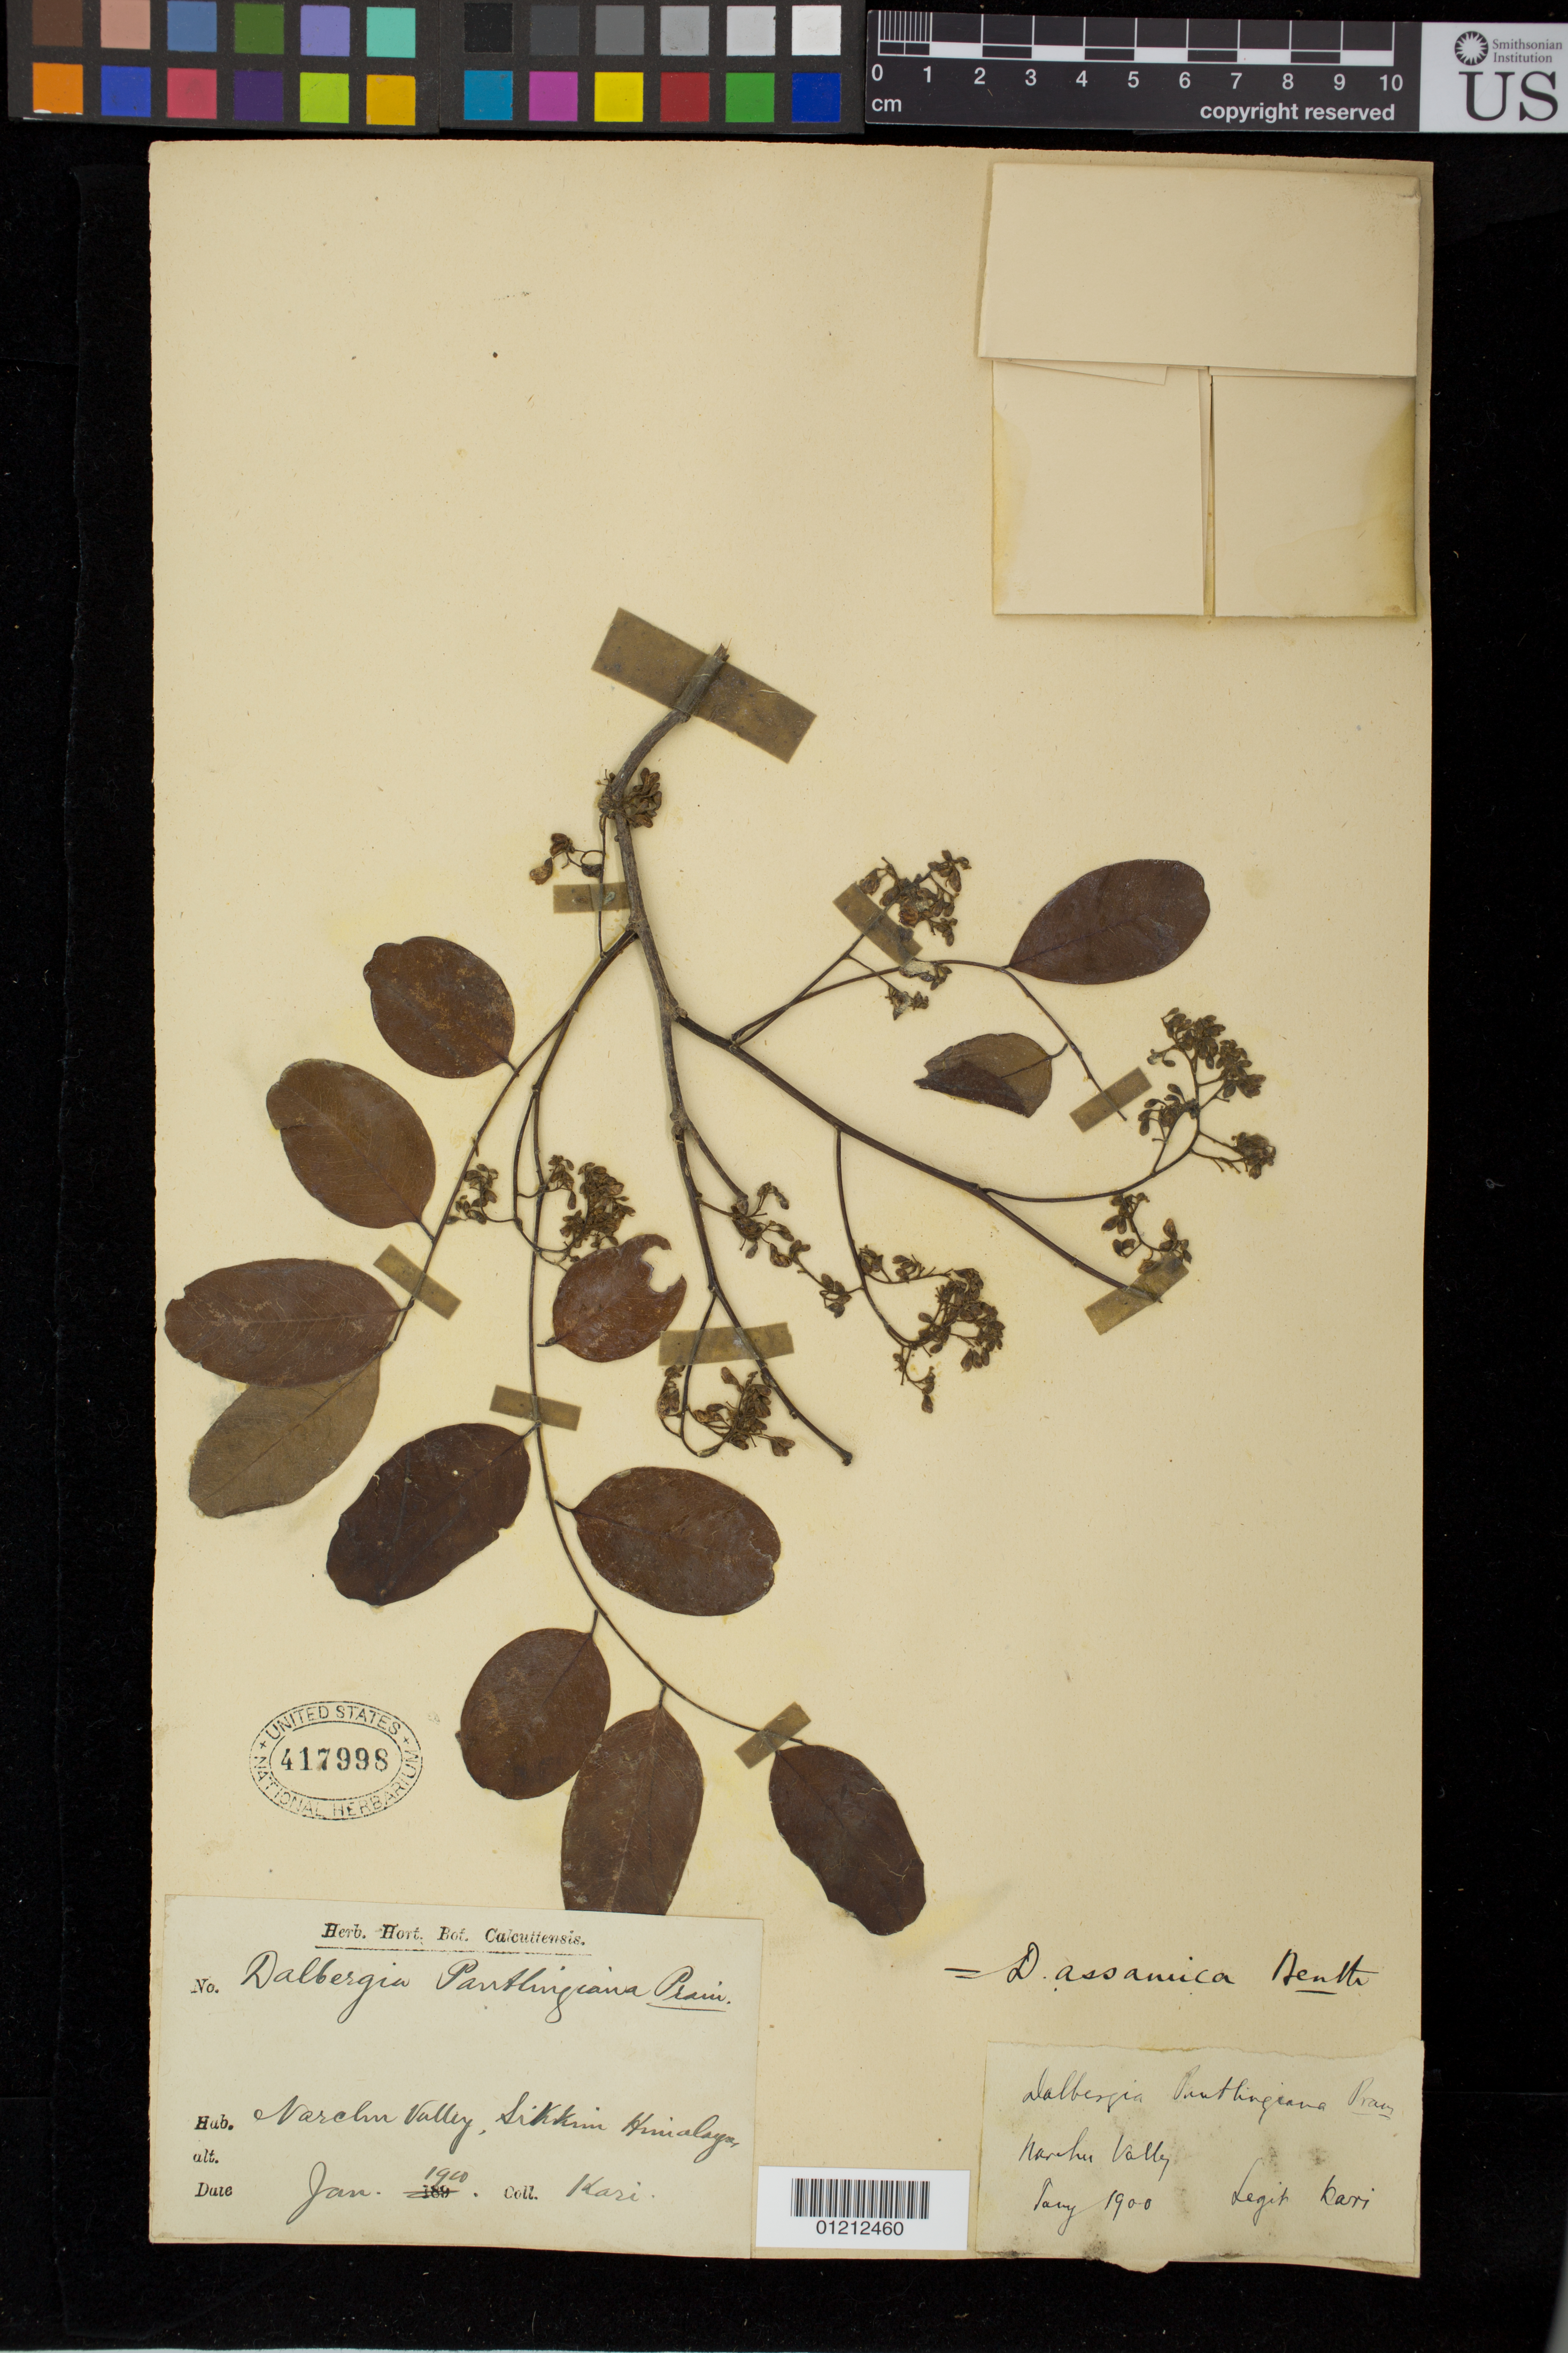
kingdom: Plantae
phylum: Tracheophyta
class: Magnoliopsida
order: Fabales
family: Fabaceae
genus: Dalbergia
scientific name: Dalbergia assamica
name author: Benth.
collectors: -. Kari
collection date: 1900-01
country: India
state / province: Sikkim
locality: Narchu valley, Sikkim Himalaya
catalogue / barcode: US 417998